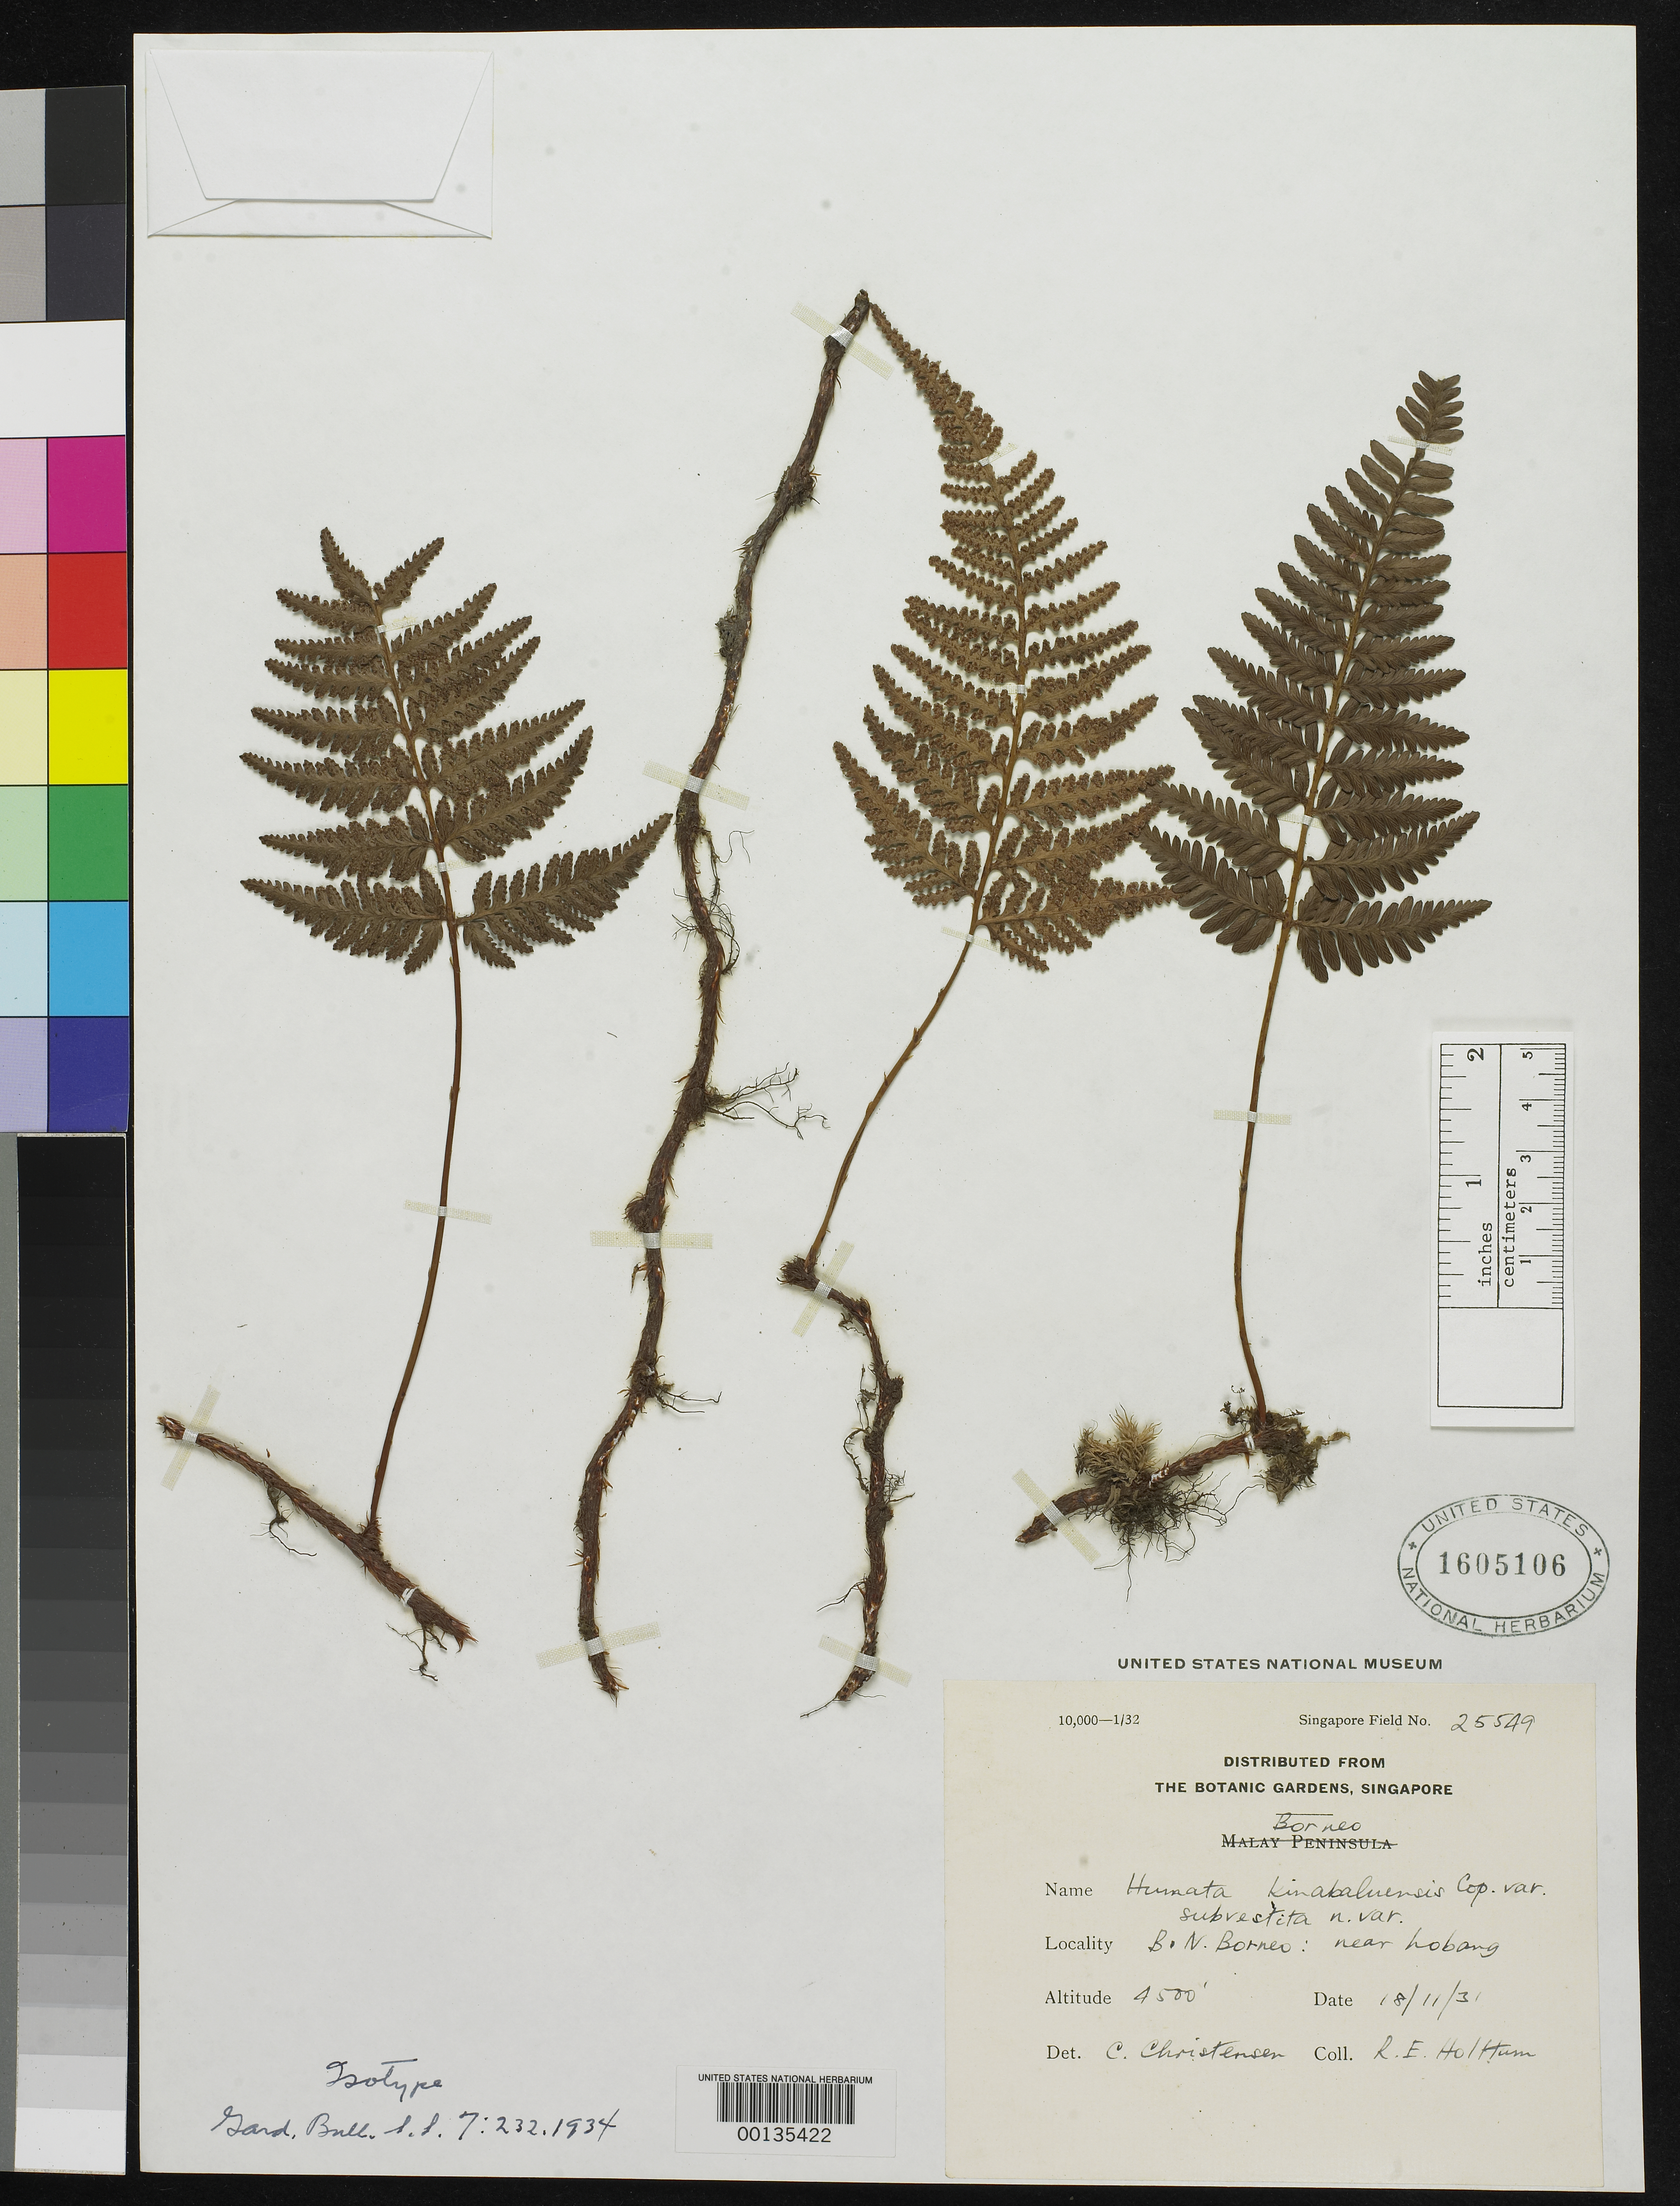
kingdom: Plantae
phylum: Tracheophyta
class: Polypodiopsida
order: Polypodiales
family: Davalliaceae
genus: Humata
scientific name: Humata kinabaluensis var. subvestita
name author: C. Chr.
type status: Type Collection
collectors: R. E. Holttum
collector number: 25549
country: Malaysia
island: Borneo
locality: British North Borneo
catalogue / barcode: US 1605106